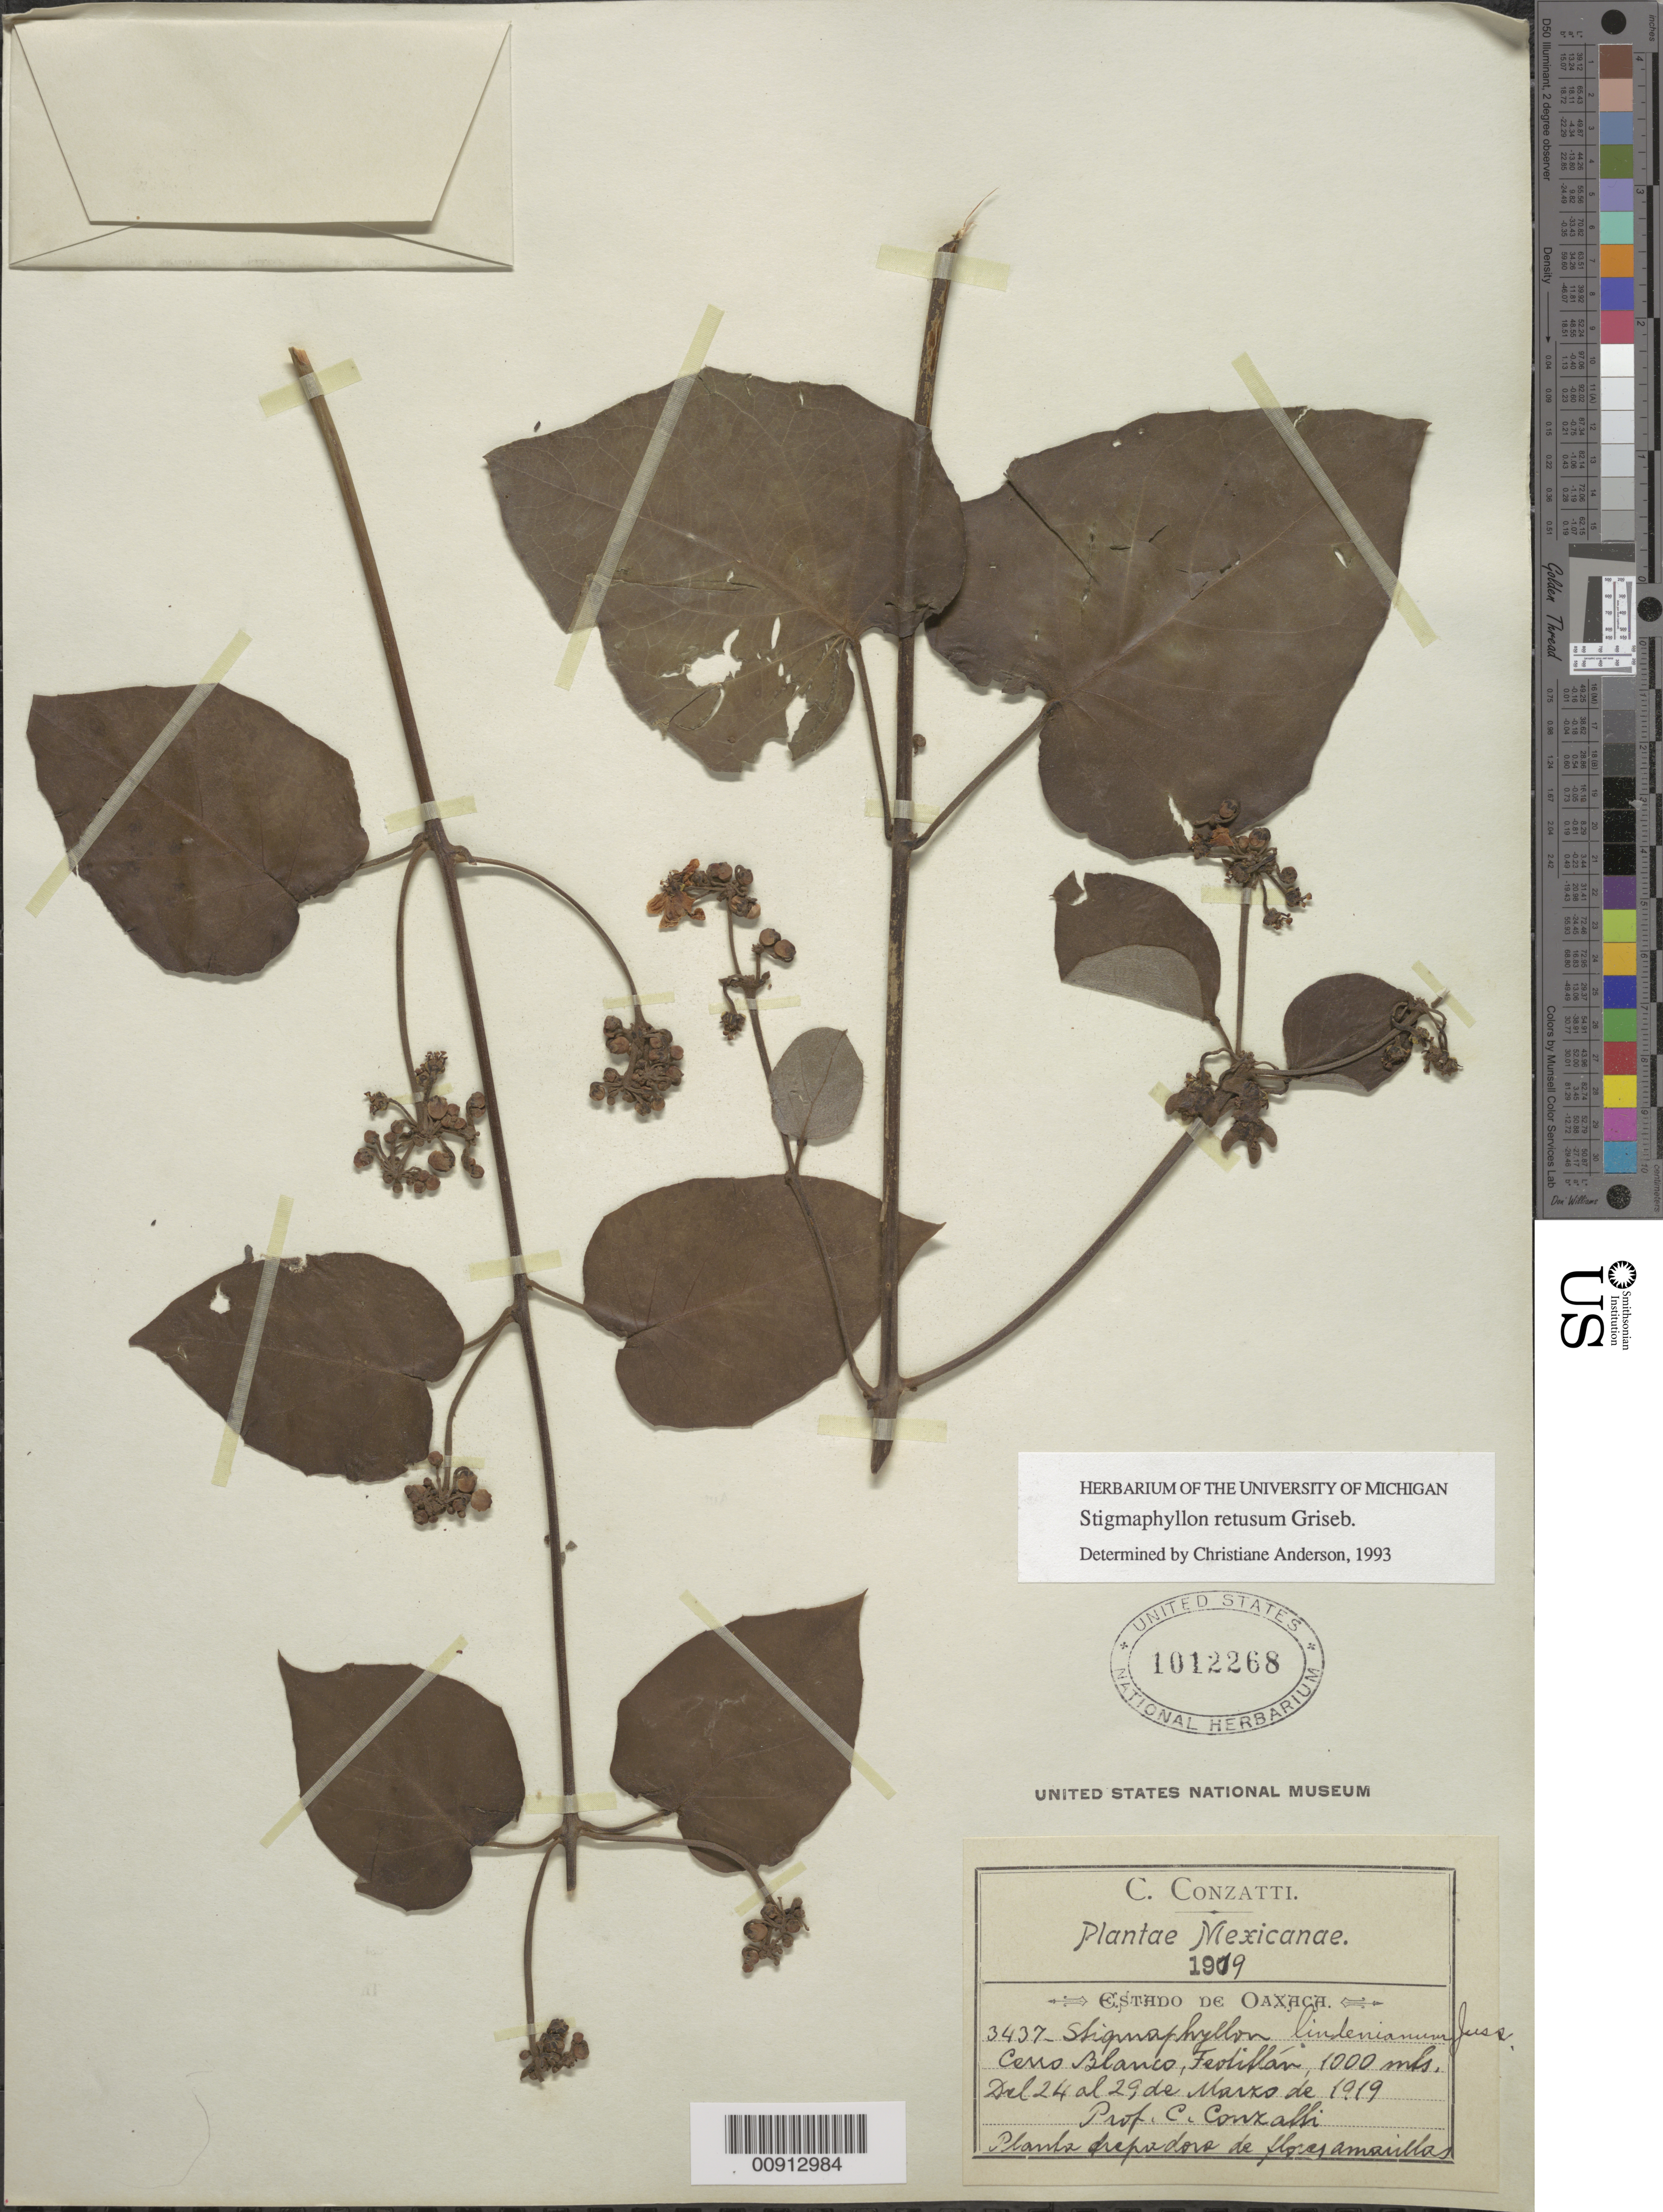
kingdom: Plantae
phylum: Tracheophyta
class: Magnoliopsida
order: Malpighiales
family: Malpighiaceae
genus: Stigmaphyllon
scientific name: Stigmaphyllon retusum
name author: Griseb.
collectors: C. Conzatti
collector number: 3437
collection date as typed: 24 Mar 1919 to 29 Mar 1919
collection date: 1919-03-24/1919-03-29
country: Mexico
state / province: Oaxaca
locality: Cerro Blanco, Teotitlán, Oaxaca.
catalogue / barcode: US 1012268